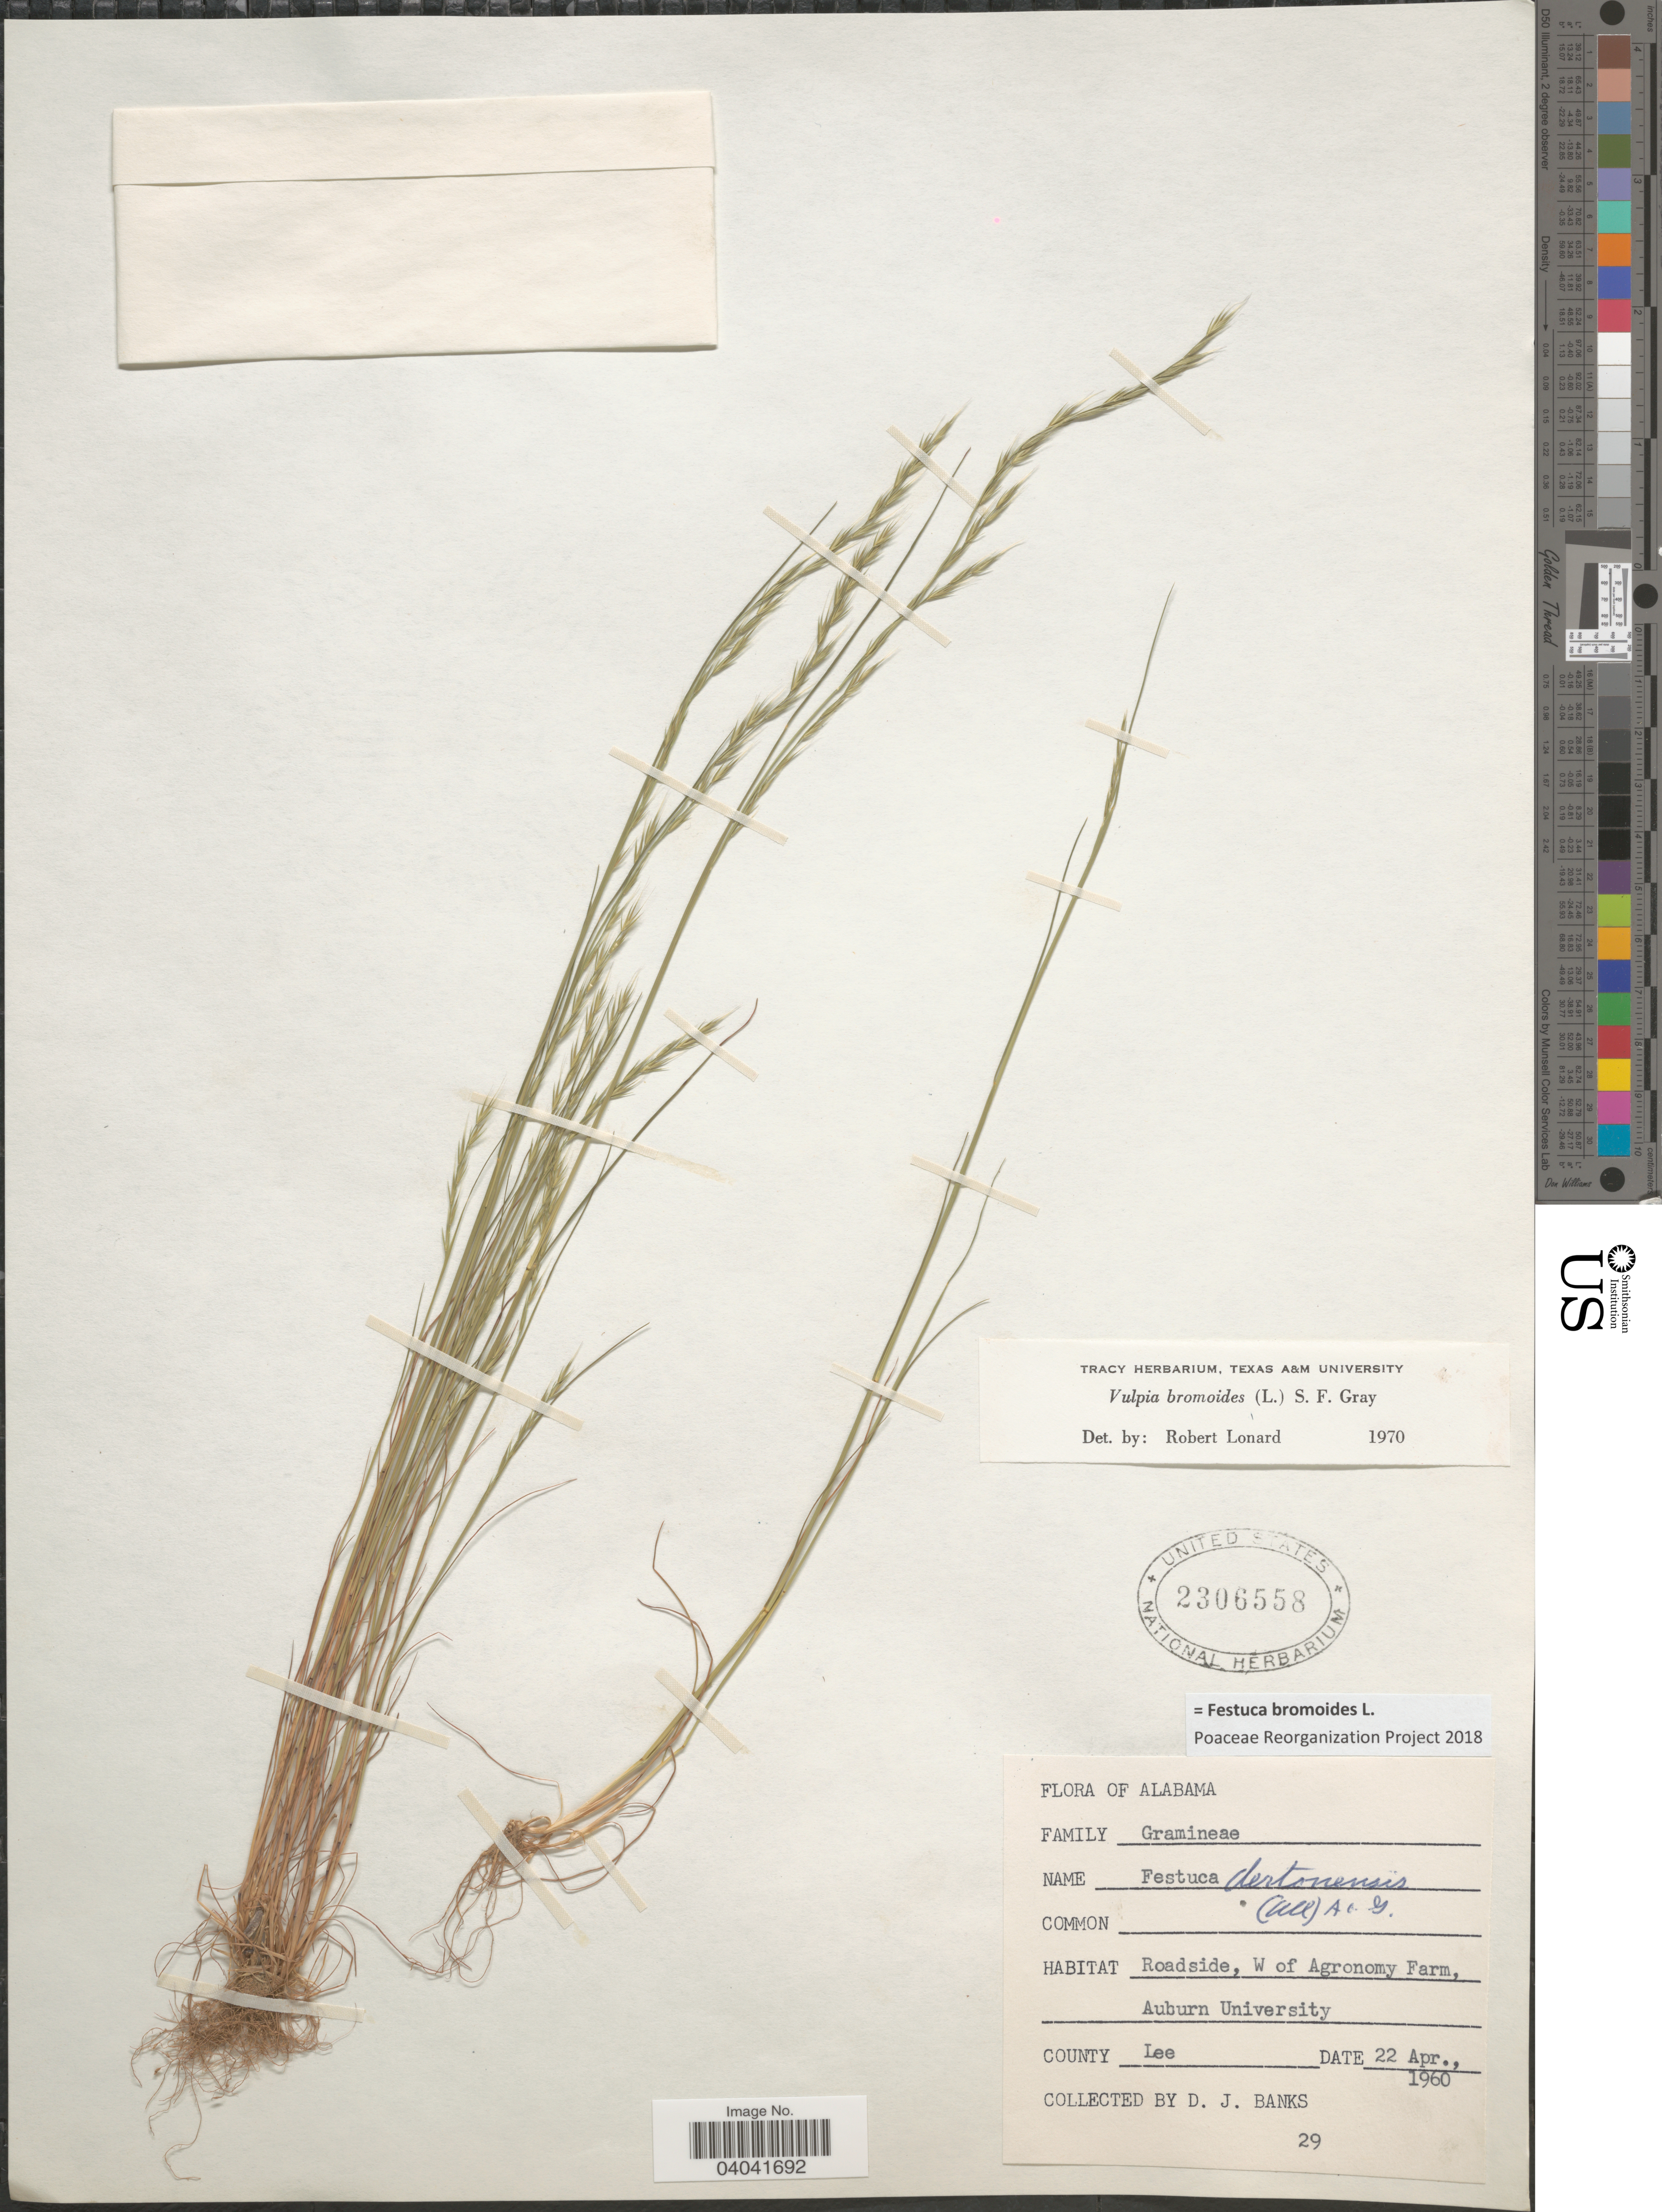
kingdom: Plantae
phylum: Tracheophyta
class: Liliopsida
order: Poales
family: Poaceae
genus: Festuca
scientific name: Festuca bromoides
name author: L.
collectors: D. J. Banks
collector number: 29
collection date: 1960-04-22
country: United States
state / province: Alabama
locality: Roadside, W of Agronomy Farm, Auburn University. County Lee.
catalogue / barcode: US 2306558